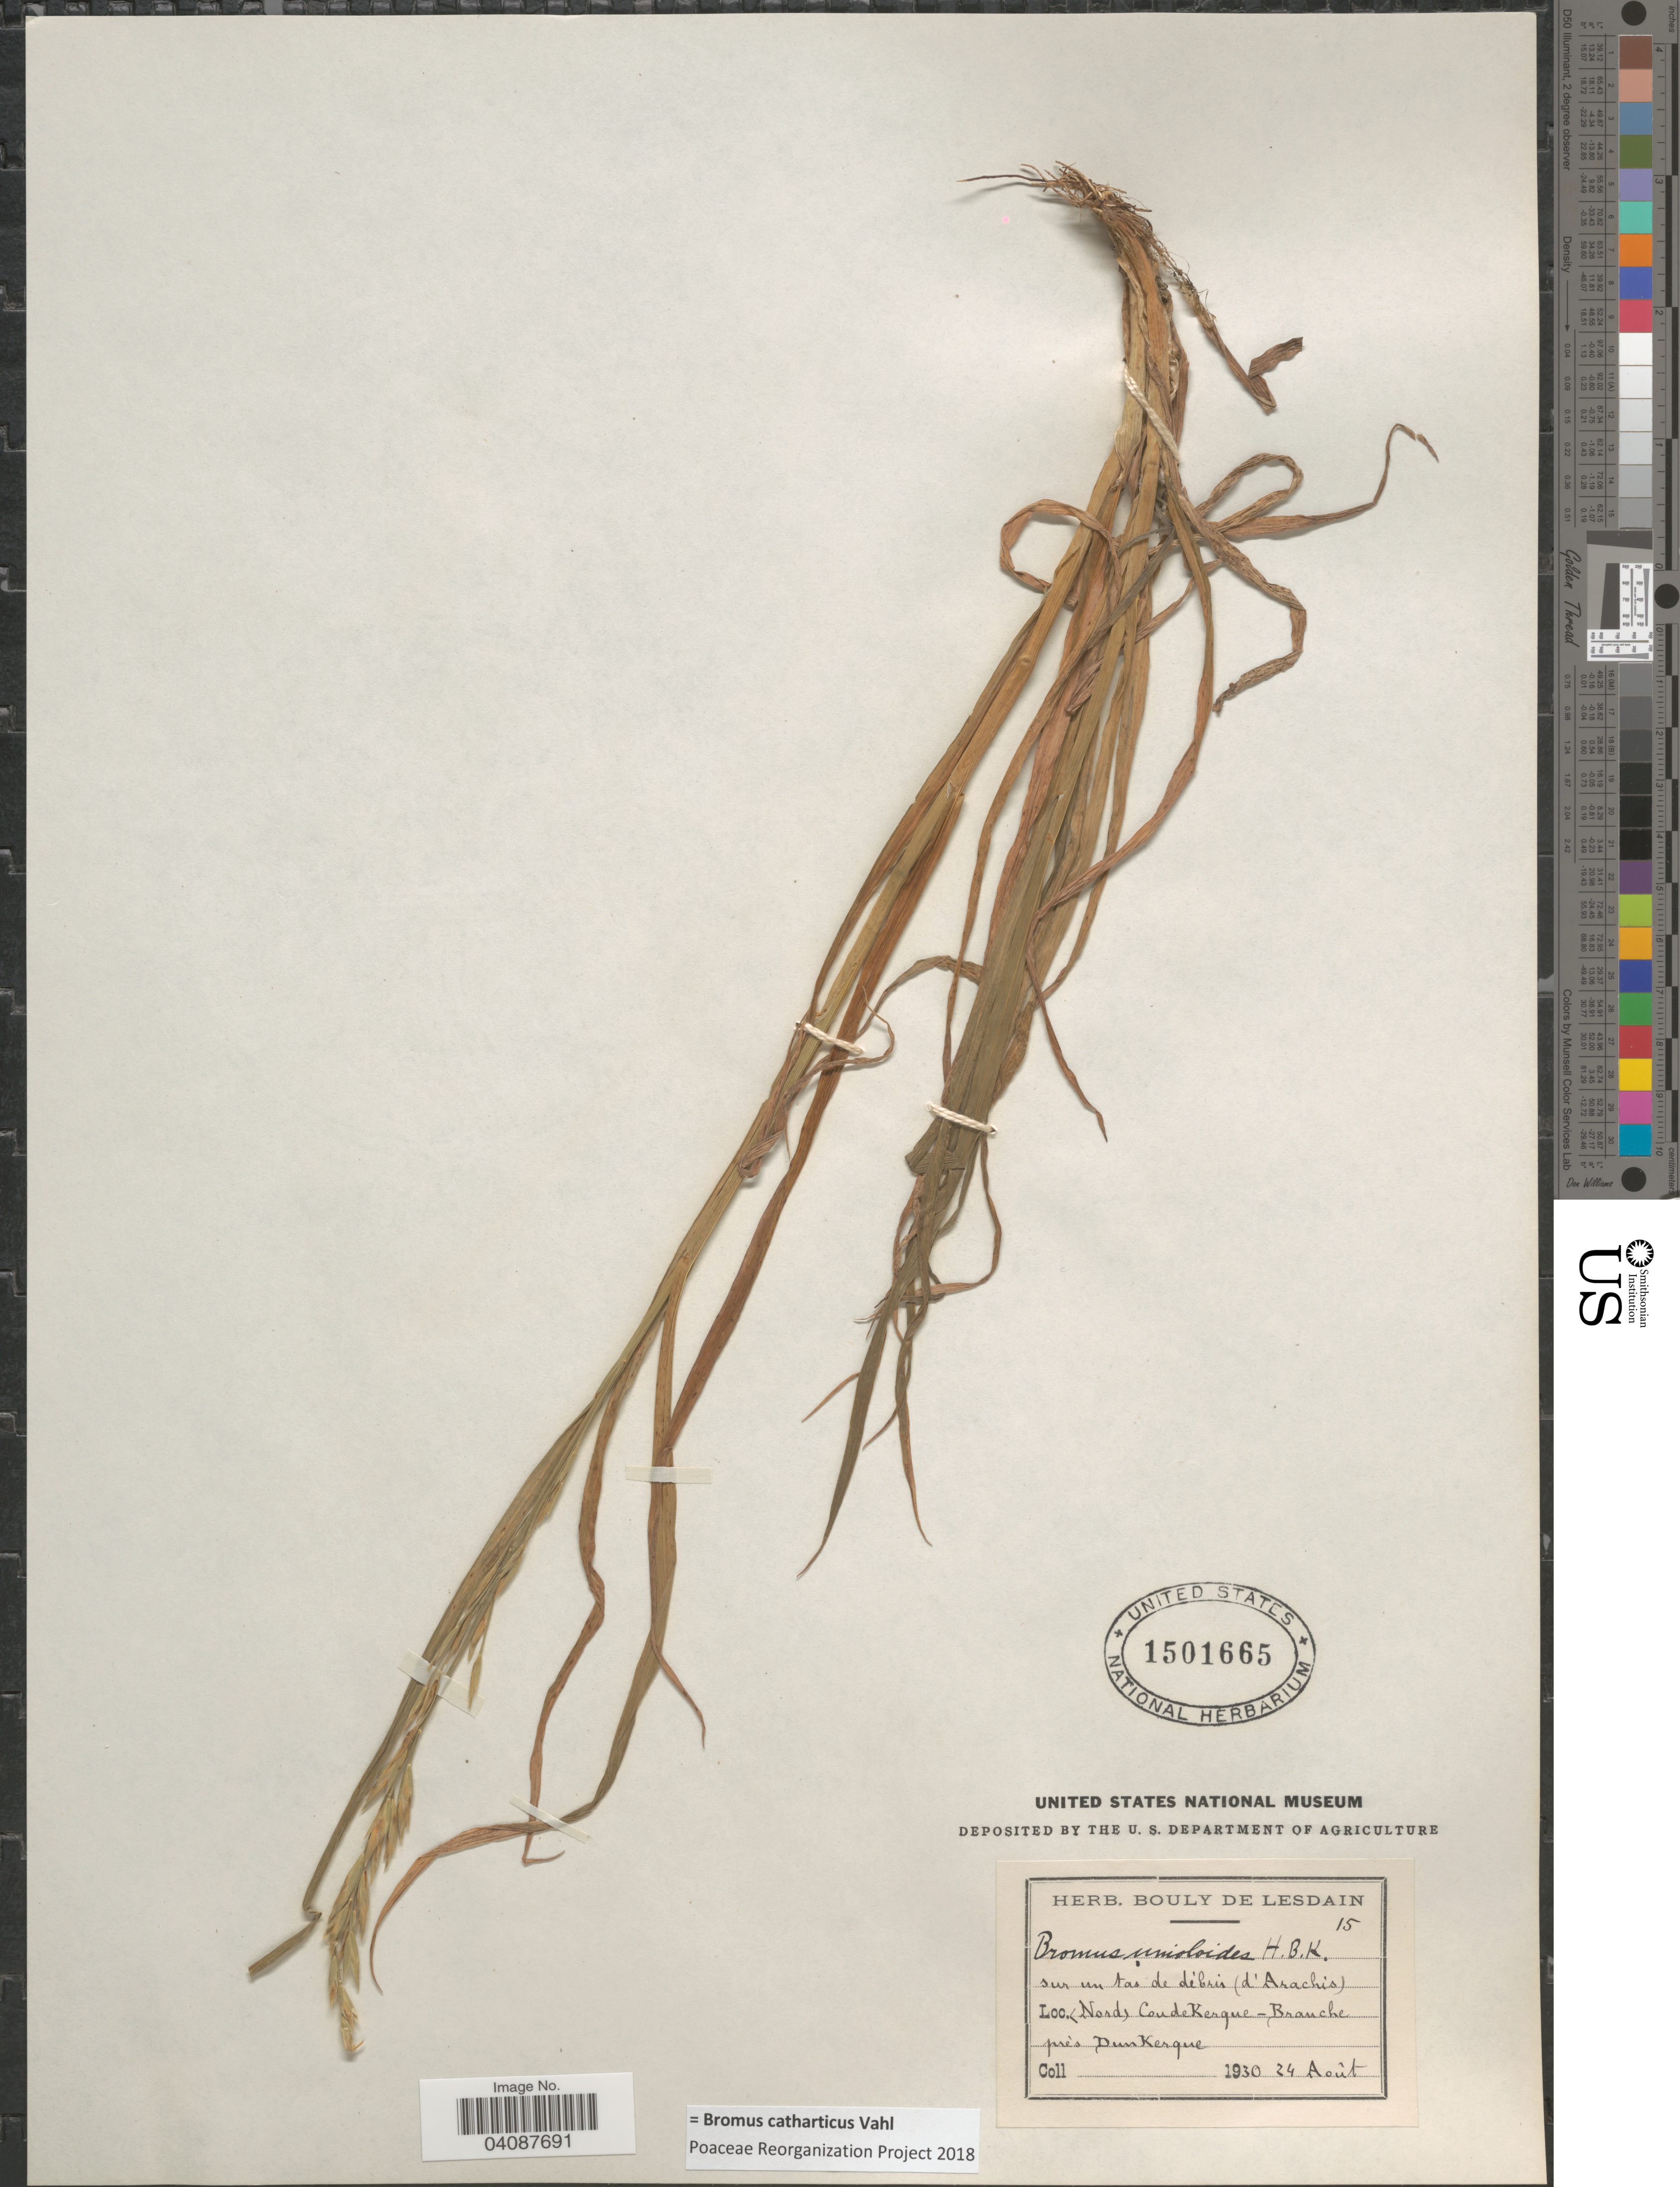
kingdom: Plantae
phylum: Tracheophyta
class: Liliopsida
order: Poales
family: Poaceae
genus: Bromus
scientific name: Bromus catharticus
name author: Vahl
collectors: ex Herb. Bouly De Lesdain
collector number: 15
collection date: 1930-08-24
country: France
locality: Nords CoudeKerque-Branche près DunKerque.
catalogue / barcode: US 1501665